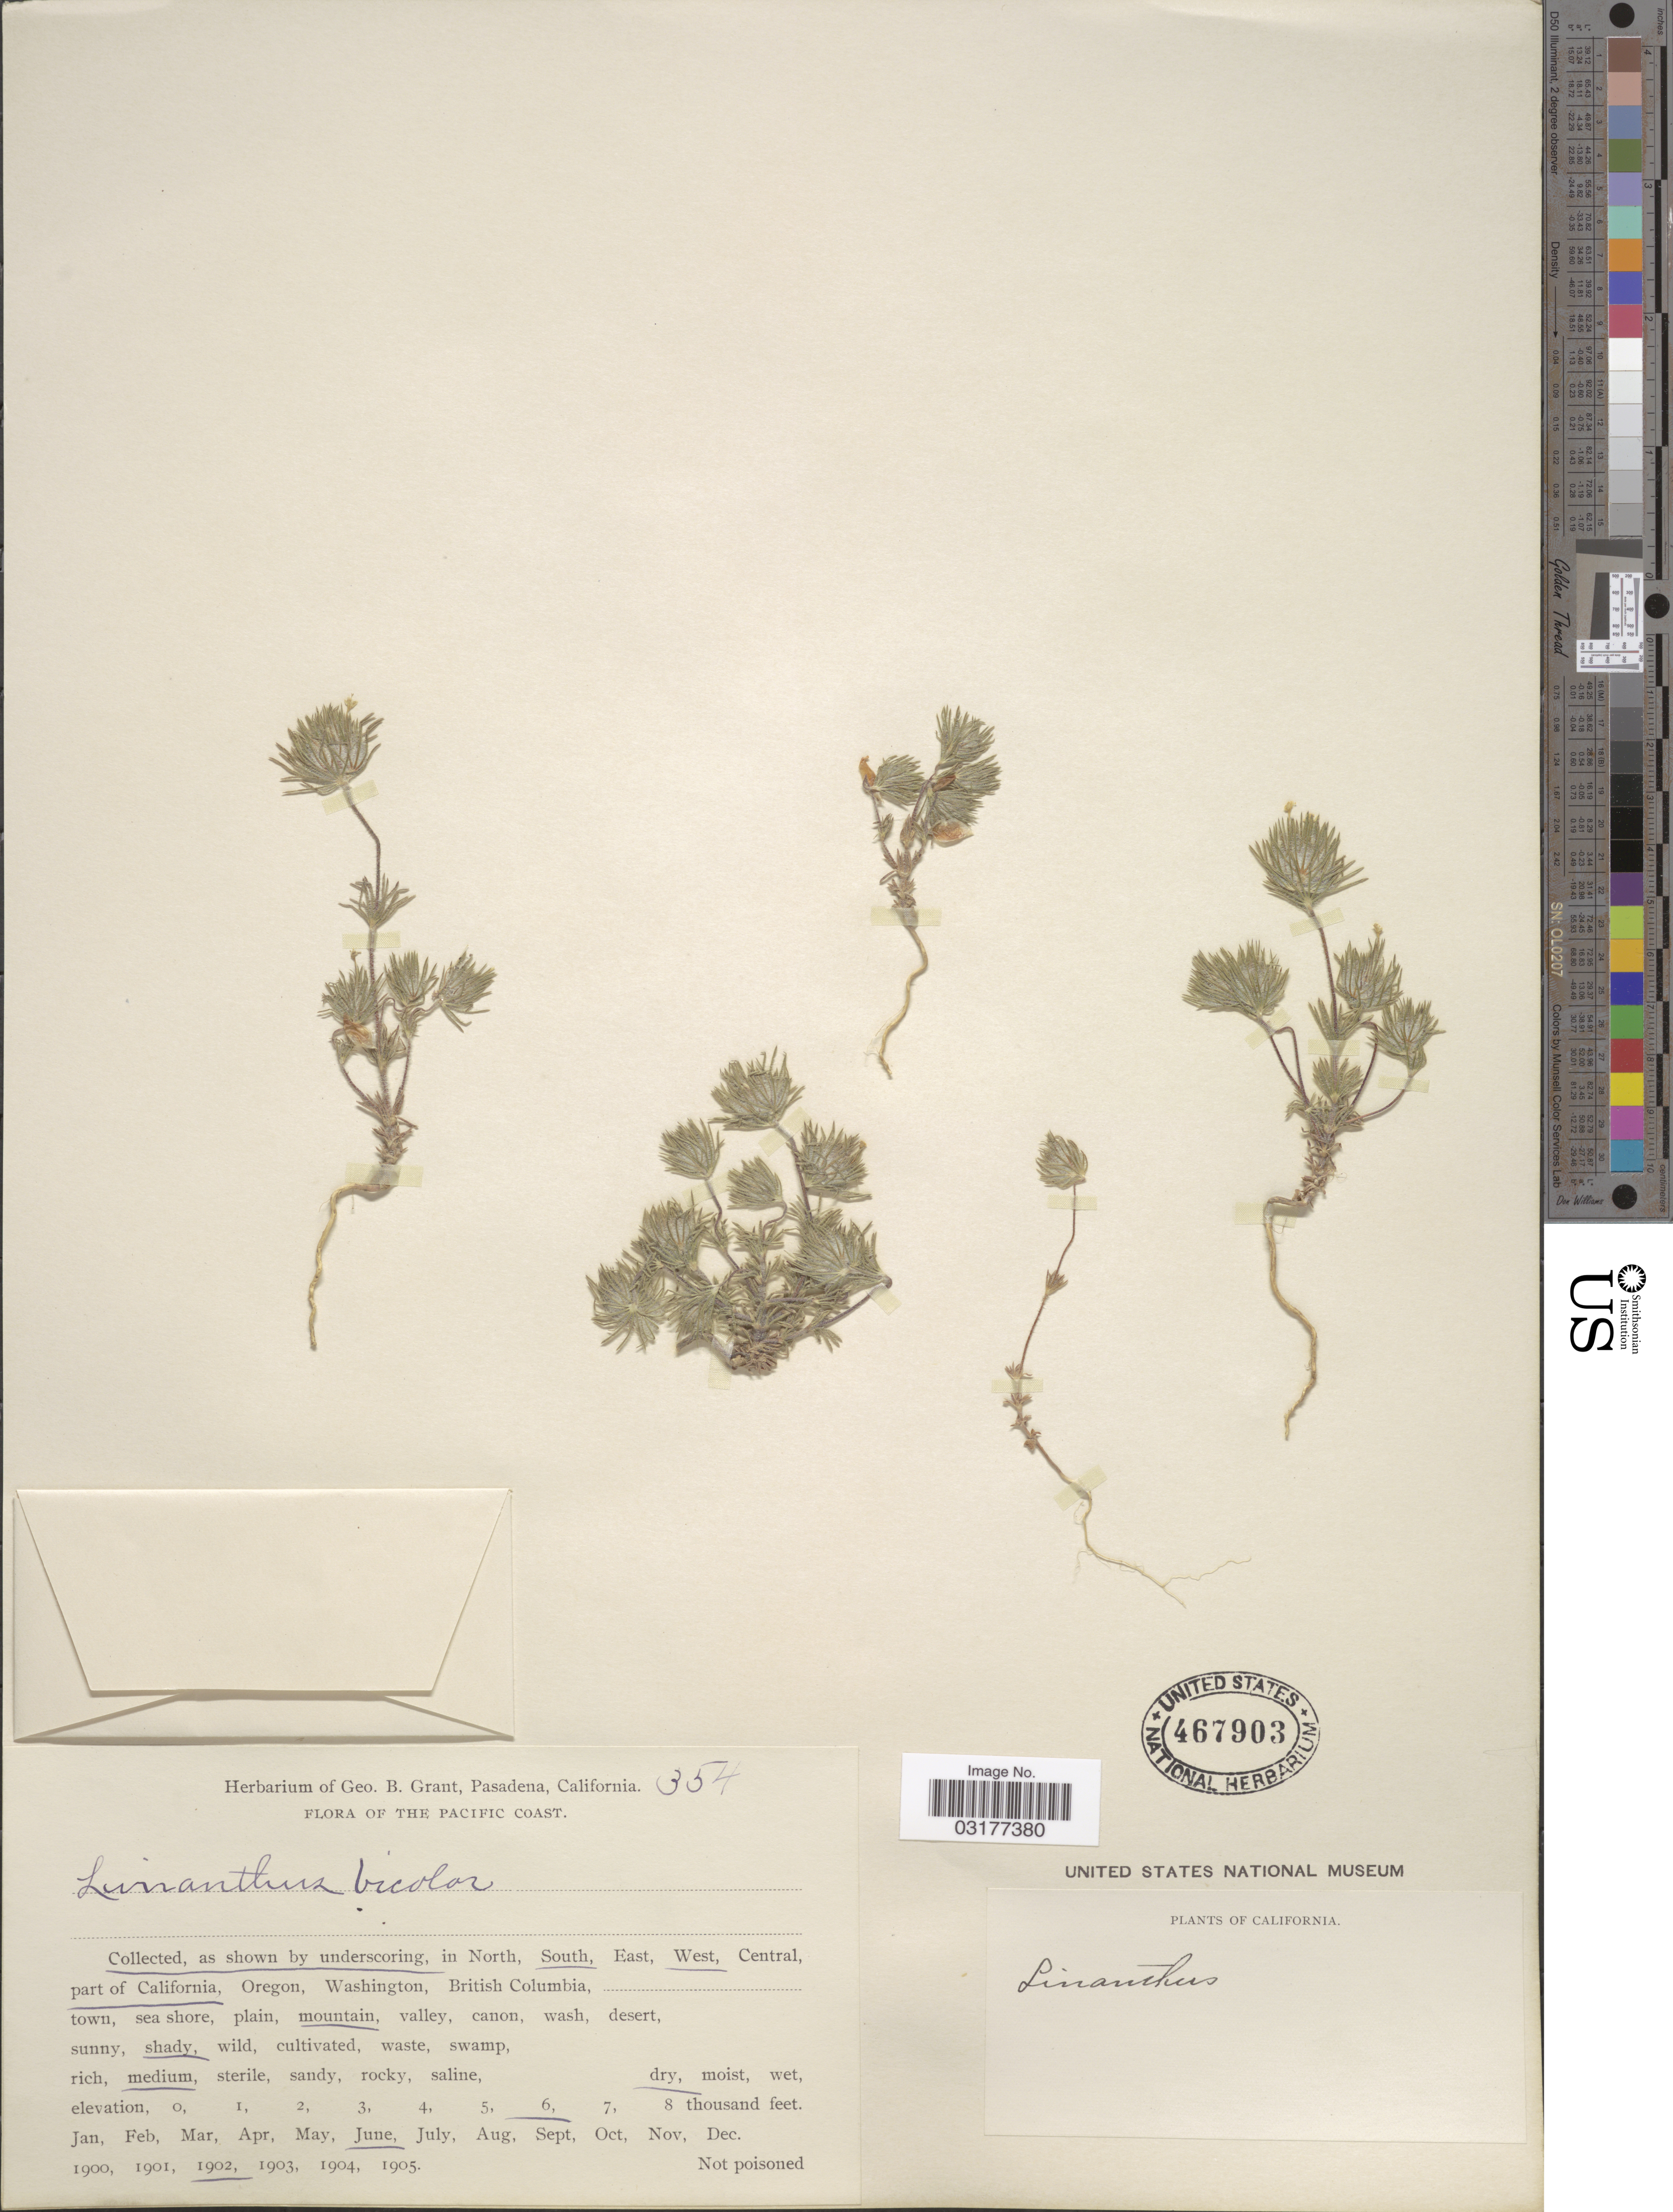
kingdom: Plantae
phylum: Tracheophyta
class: Magnoliopsida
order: Ericales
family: Polemoniaceae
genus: Leptosiphon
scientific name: Leptosiphon ciliatus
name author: (Benth.) Jeps.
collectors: ex herb. Geo. B. Grant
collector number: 354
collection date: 1902-06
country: United States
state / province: California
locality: The Pacific Coast. South, West parth of California.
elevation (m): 1829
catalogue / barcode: US 467903